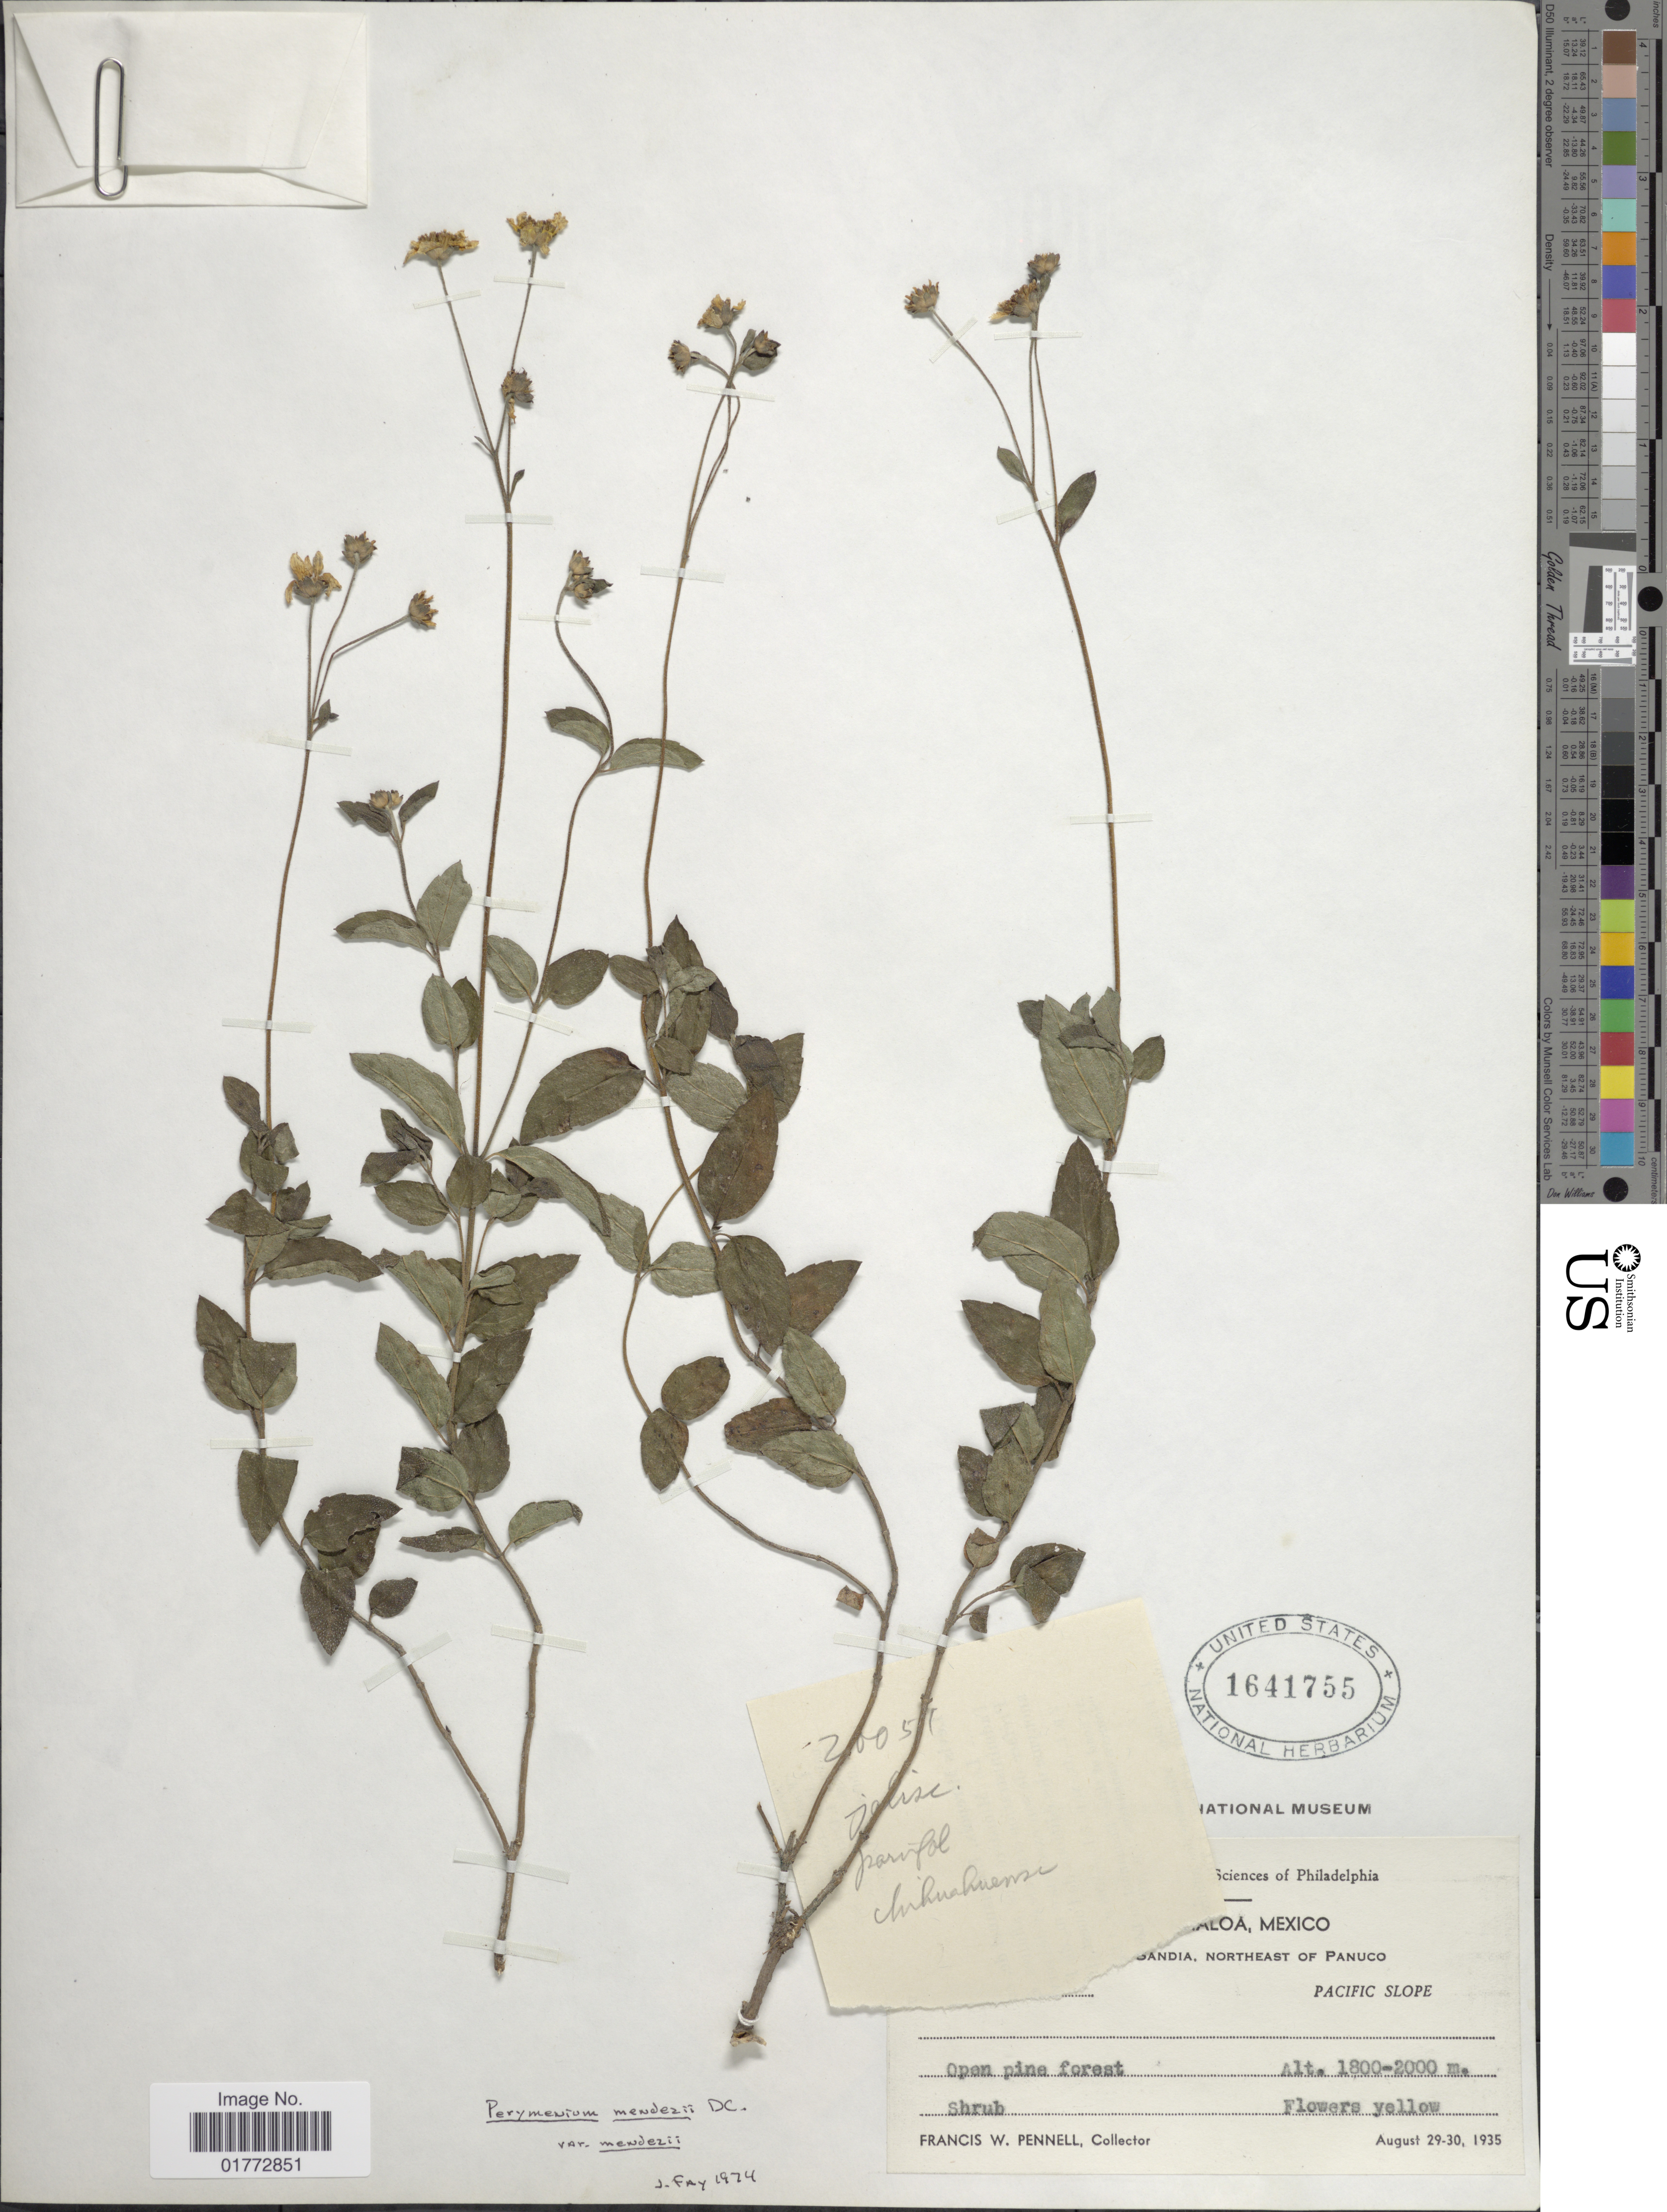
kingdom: Plantae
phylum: Tracheophyta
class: Magnoliopsida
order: Asterales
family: Asteraceae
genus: Perymenium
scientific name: Perymenium mendezii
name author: DC.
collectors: F. W. Pennell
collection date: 1935-08-29/1935-08-30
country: Mexico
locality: [illegible text] Northeast of Panuco, Pacific Slope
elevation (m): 1800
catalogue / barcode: US 1641755